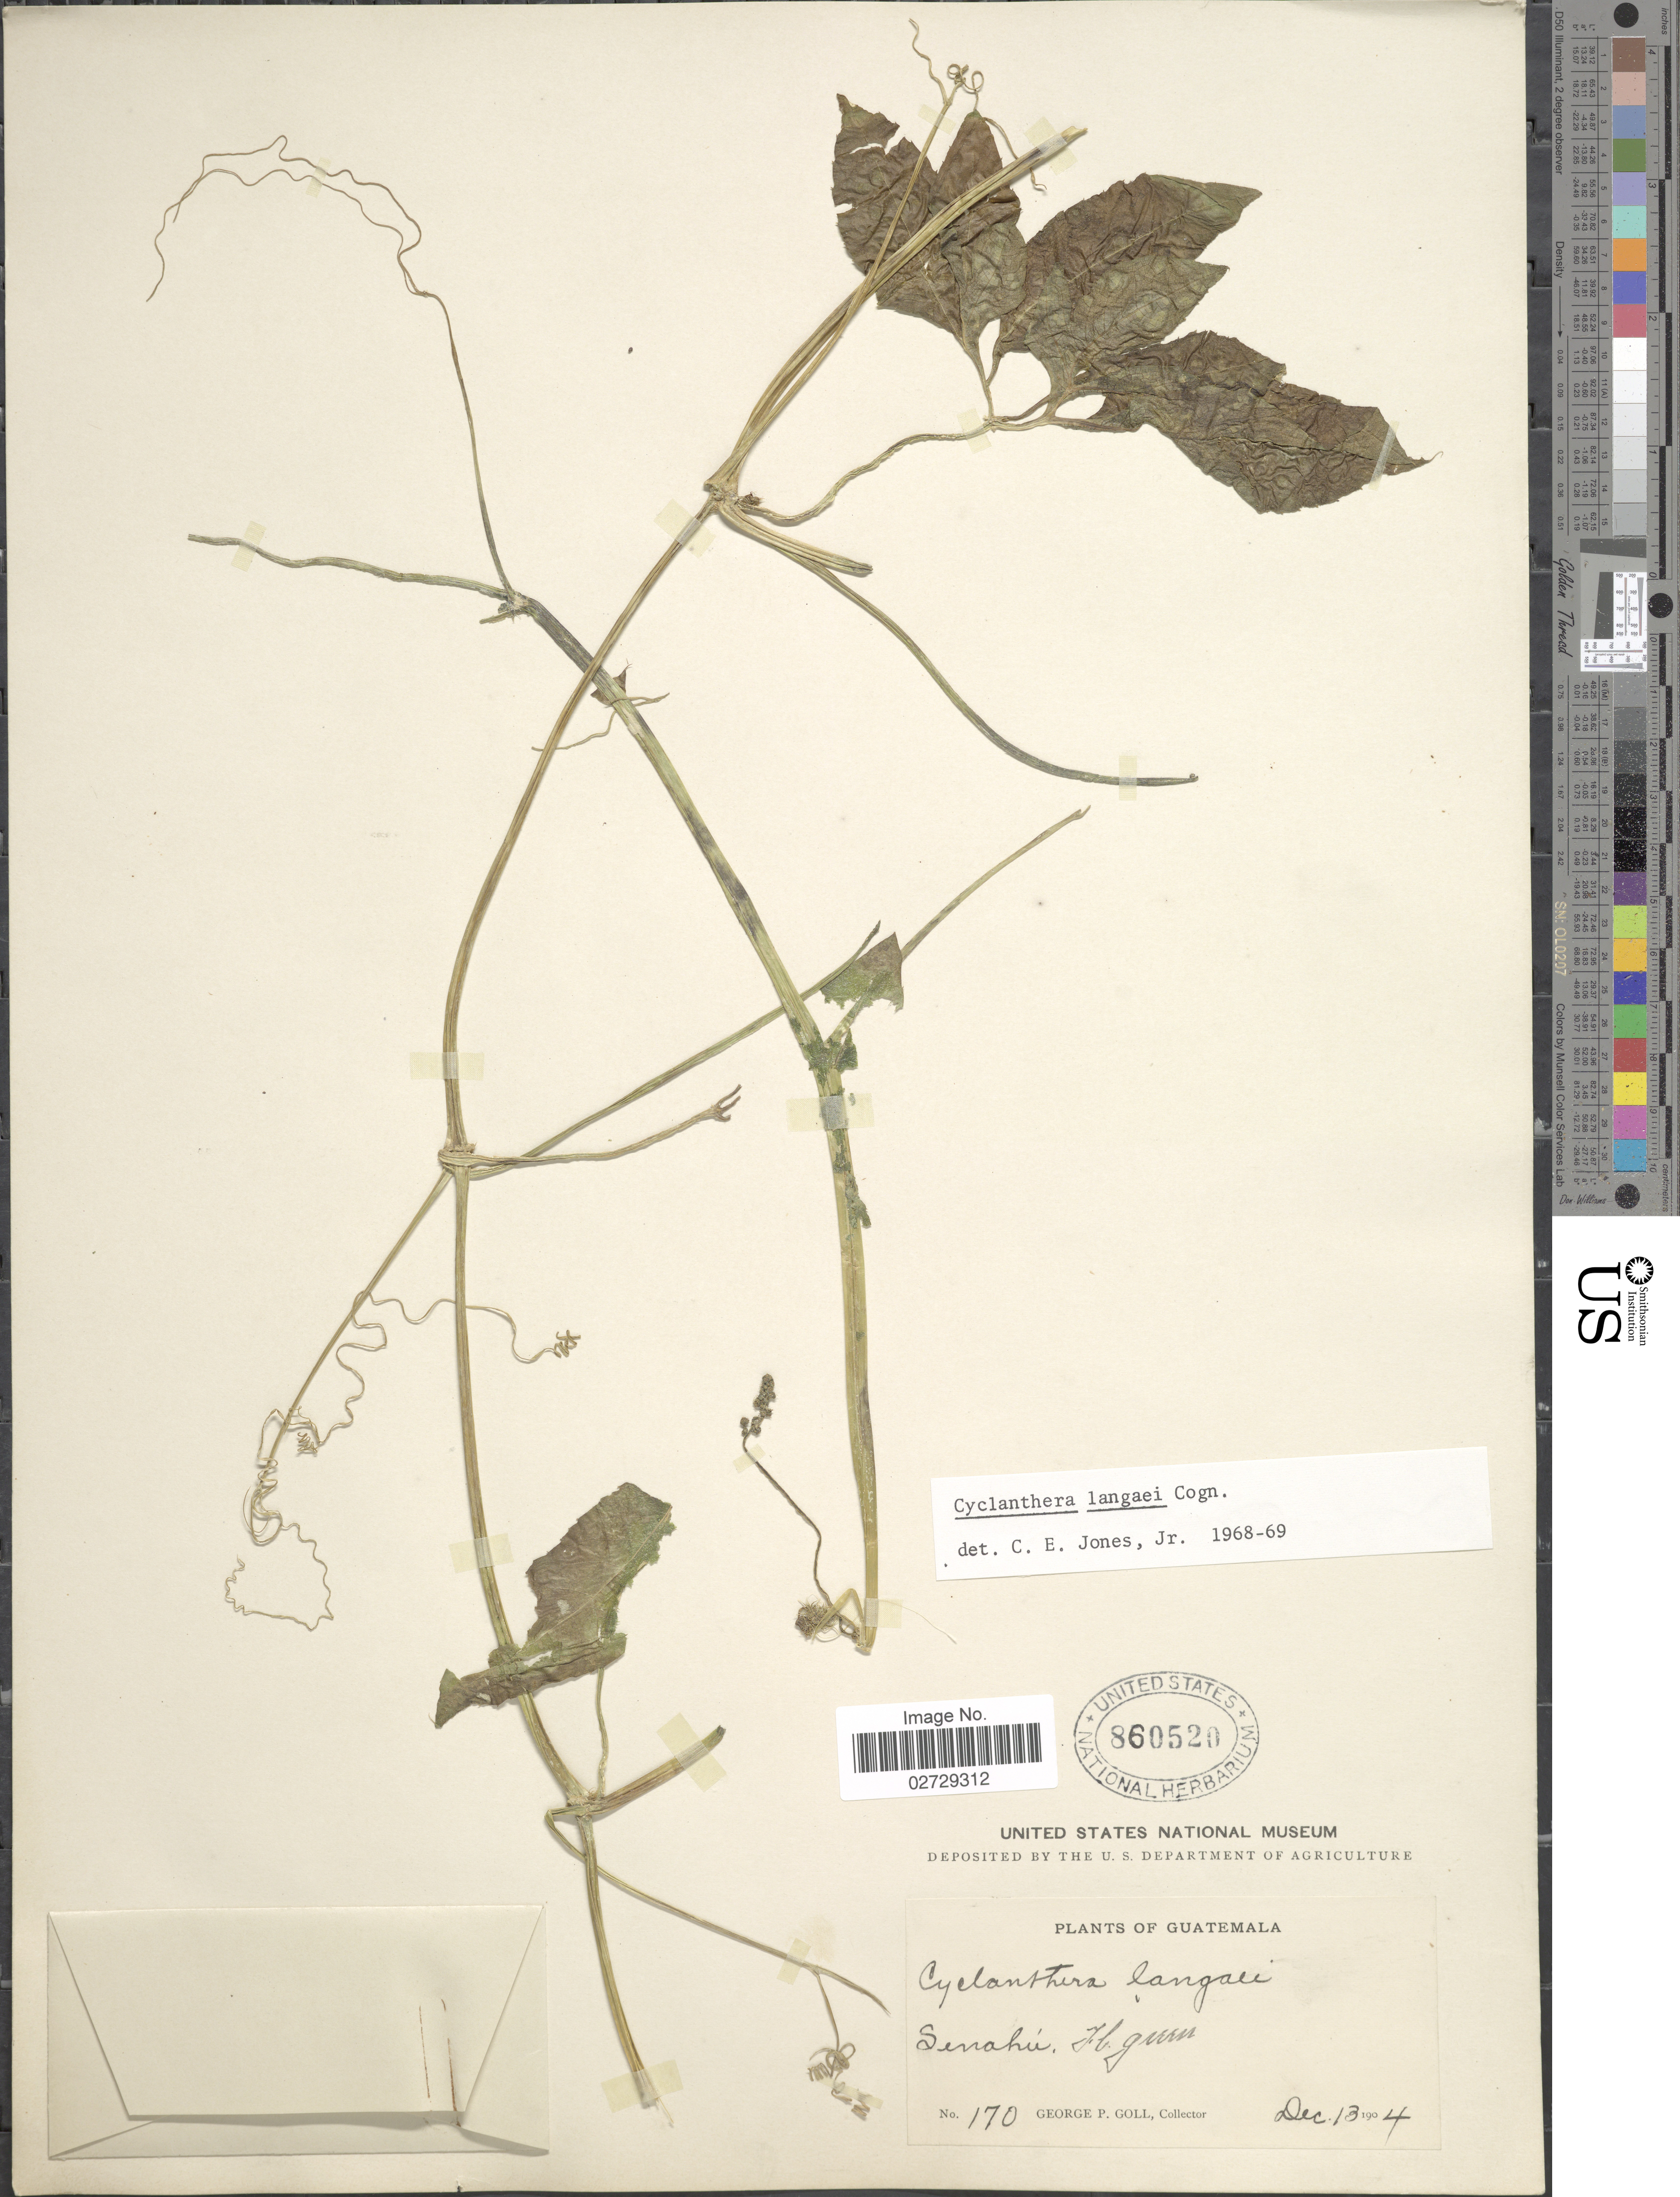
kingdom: Plantae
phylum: Tracheophyta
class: Magnoliopsida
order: Cucurbitales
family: Cucurbitaceae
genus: Cyclanthera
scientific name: Cyclanthera langaei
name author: Cogn.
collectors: G. P. Goll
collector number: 170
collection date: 1904-12-13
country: Guatemala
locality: Senahu.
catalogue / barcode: US 860520